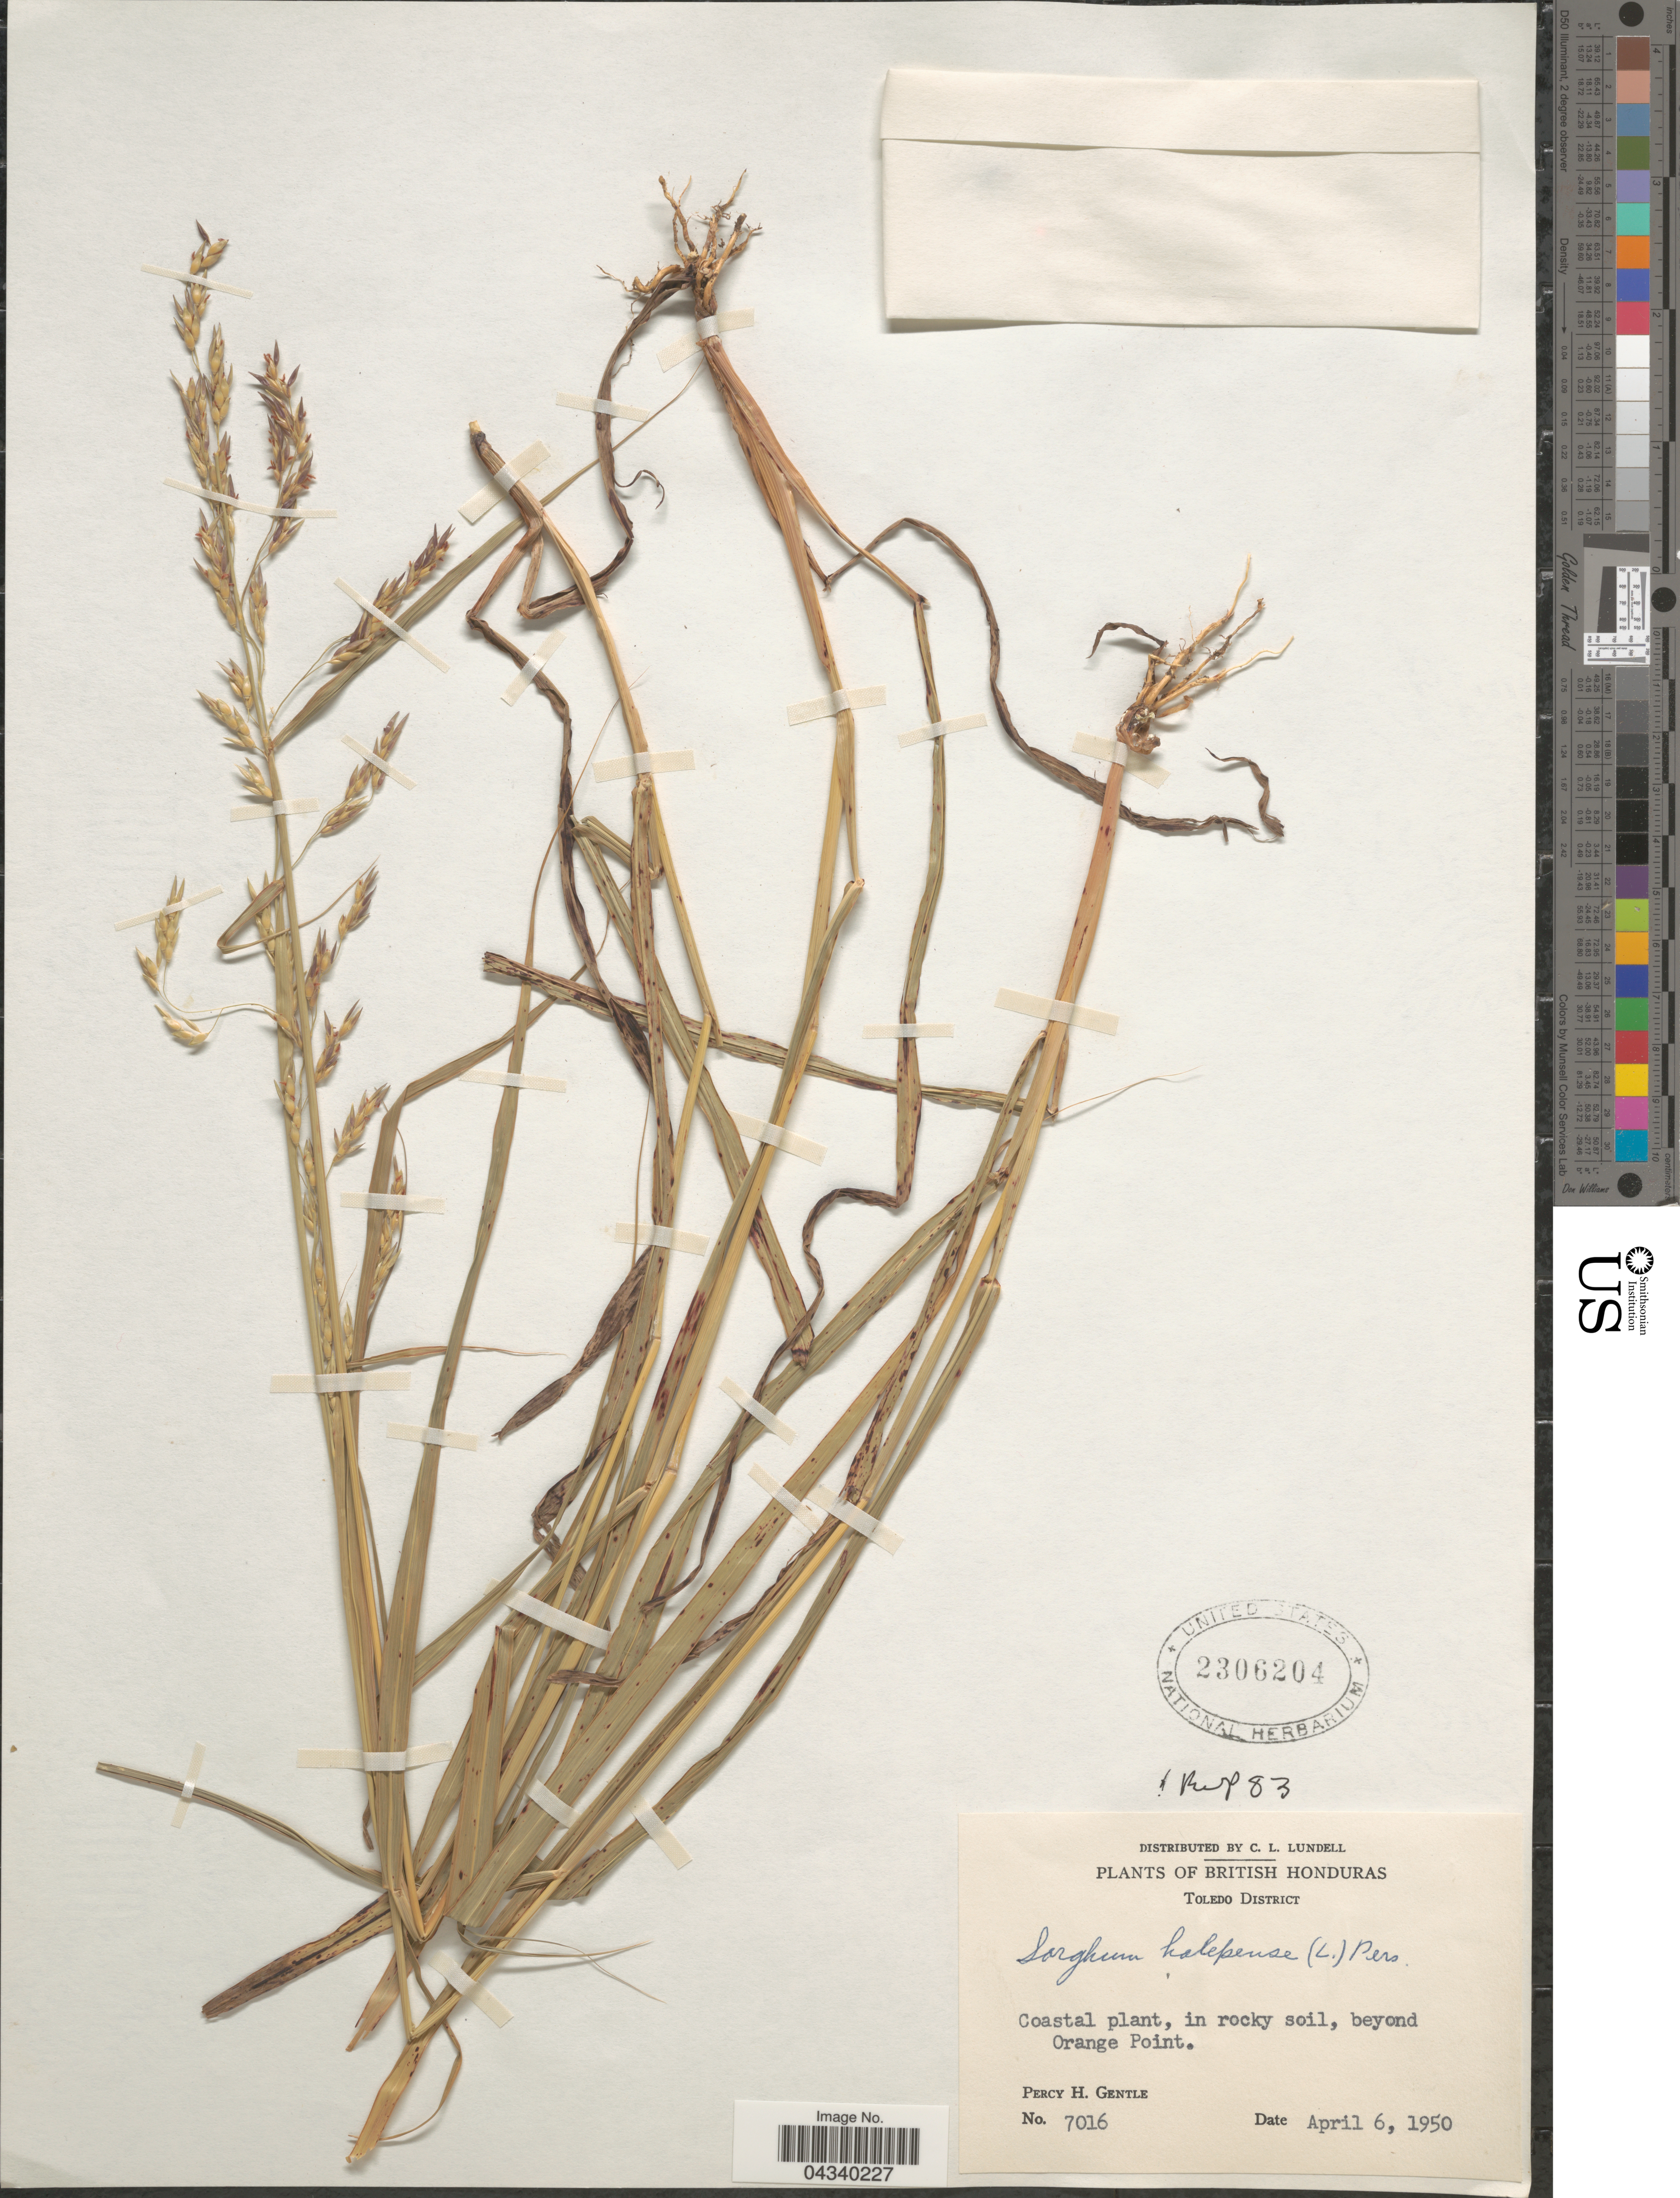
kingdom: Plantae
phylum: Tracheophyta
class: Liliopsida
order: Poales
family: Poaceae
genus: Sorghum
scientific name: Sorghum halepense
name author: (L.) Pers.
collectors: P. H. Gentle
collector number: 7016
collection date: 1950-04-06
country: Belize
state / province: Toledo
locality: British Honduras. Toledo District. Coastal plant, in rocky soil, beyond Orange Point.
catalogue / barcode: US 2306204